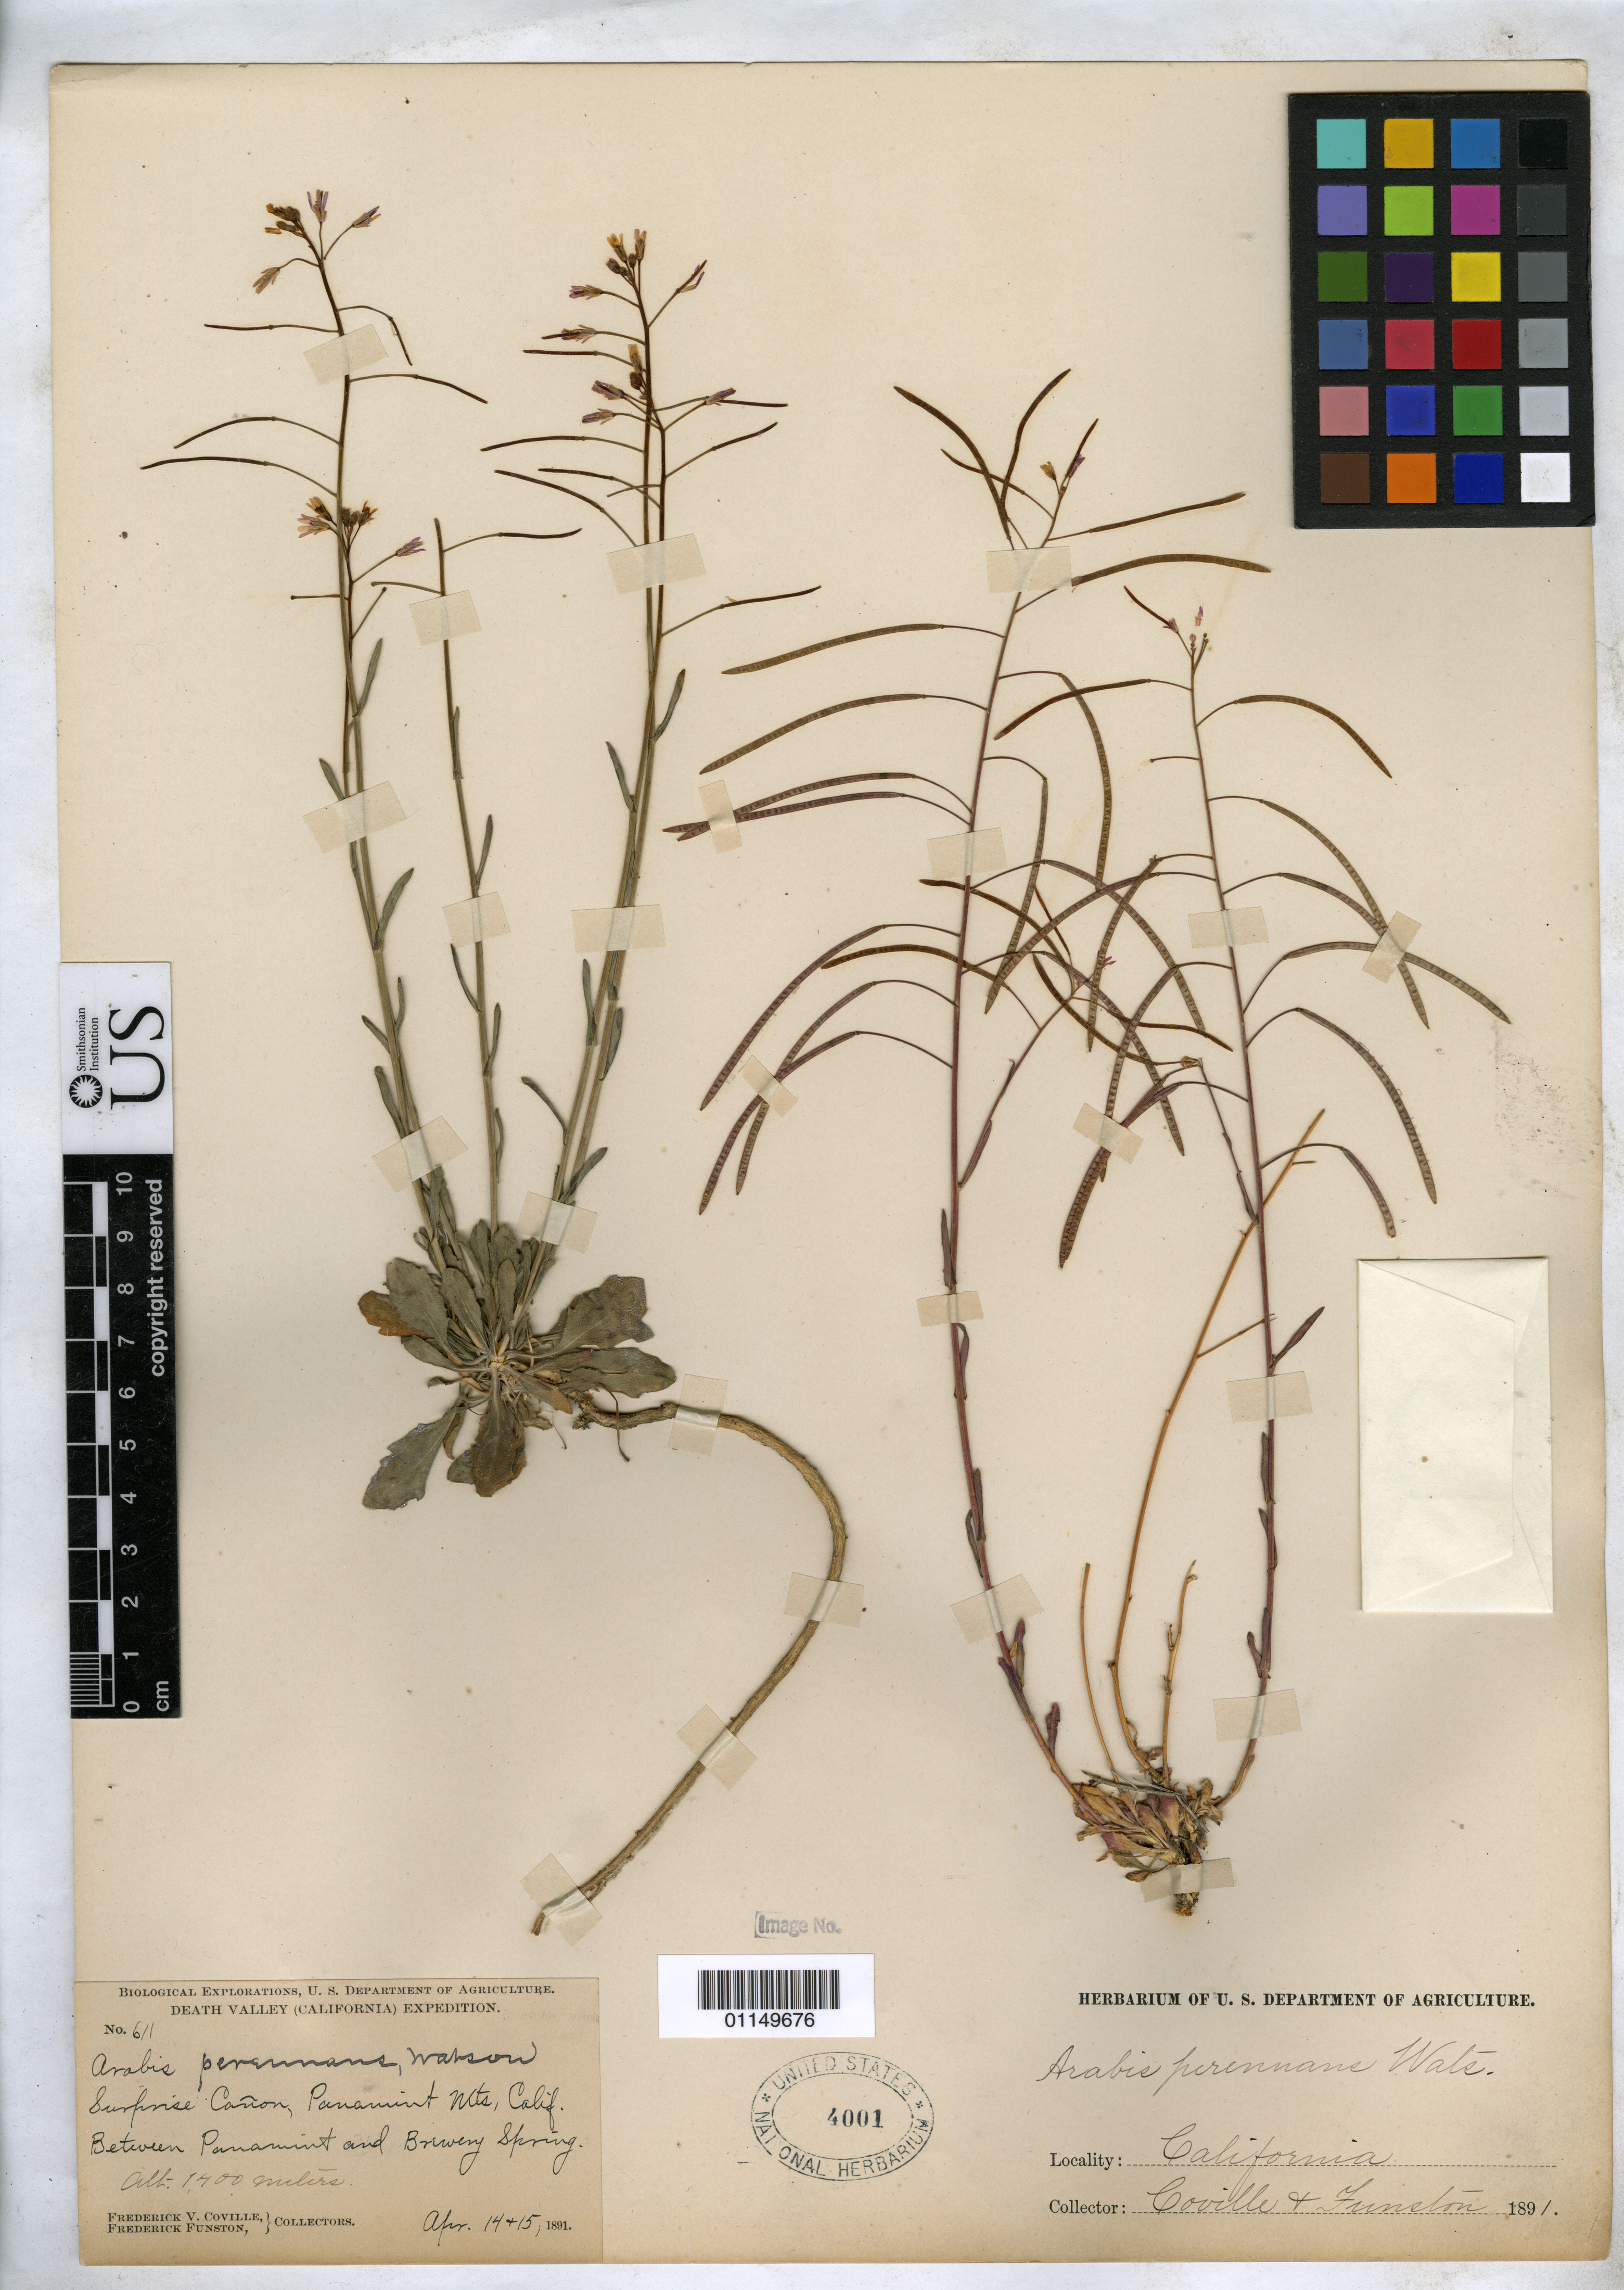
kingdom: Plantae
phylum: Tracheophyta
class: Magnoliopsida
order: Brassicales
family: Brassicaceae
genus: Arabis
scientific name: Arabis perennans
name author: S. Watson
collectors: F. V. Coville & F. Funston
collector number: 611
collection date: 1891-04-14/1891-04-15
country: United States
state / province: California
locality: Surprise Canyon, Panamint Mts, between Panamint and Brewery Spring.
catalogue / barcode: US 4001